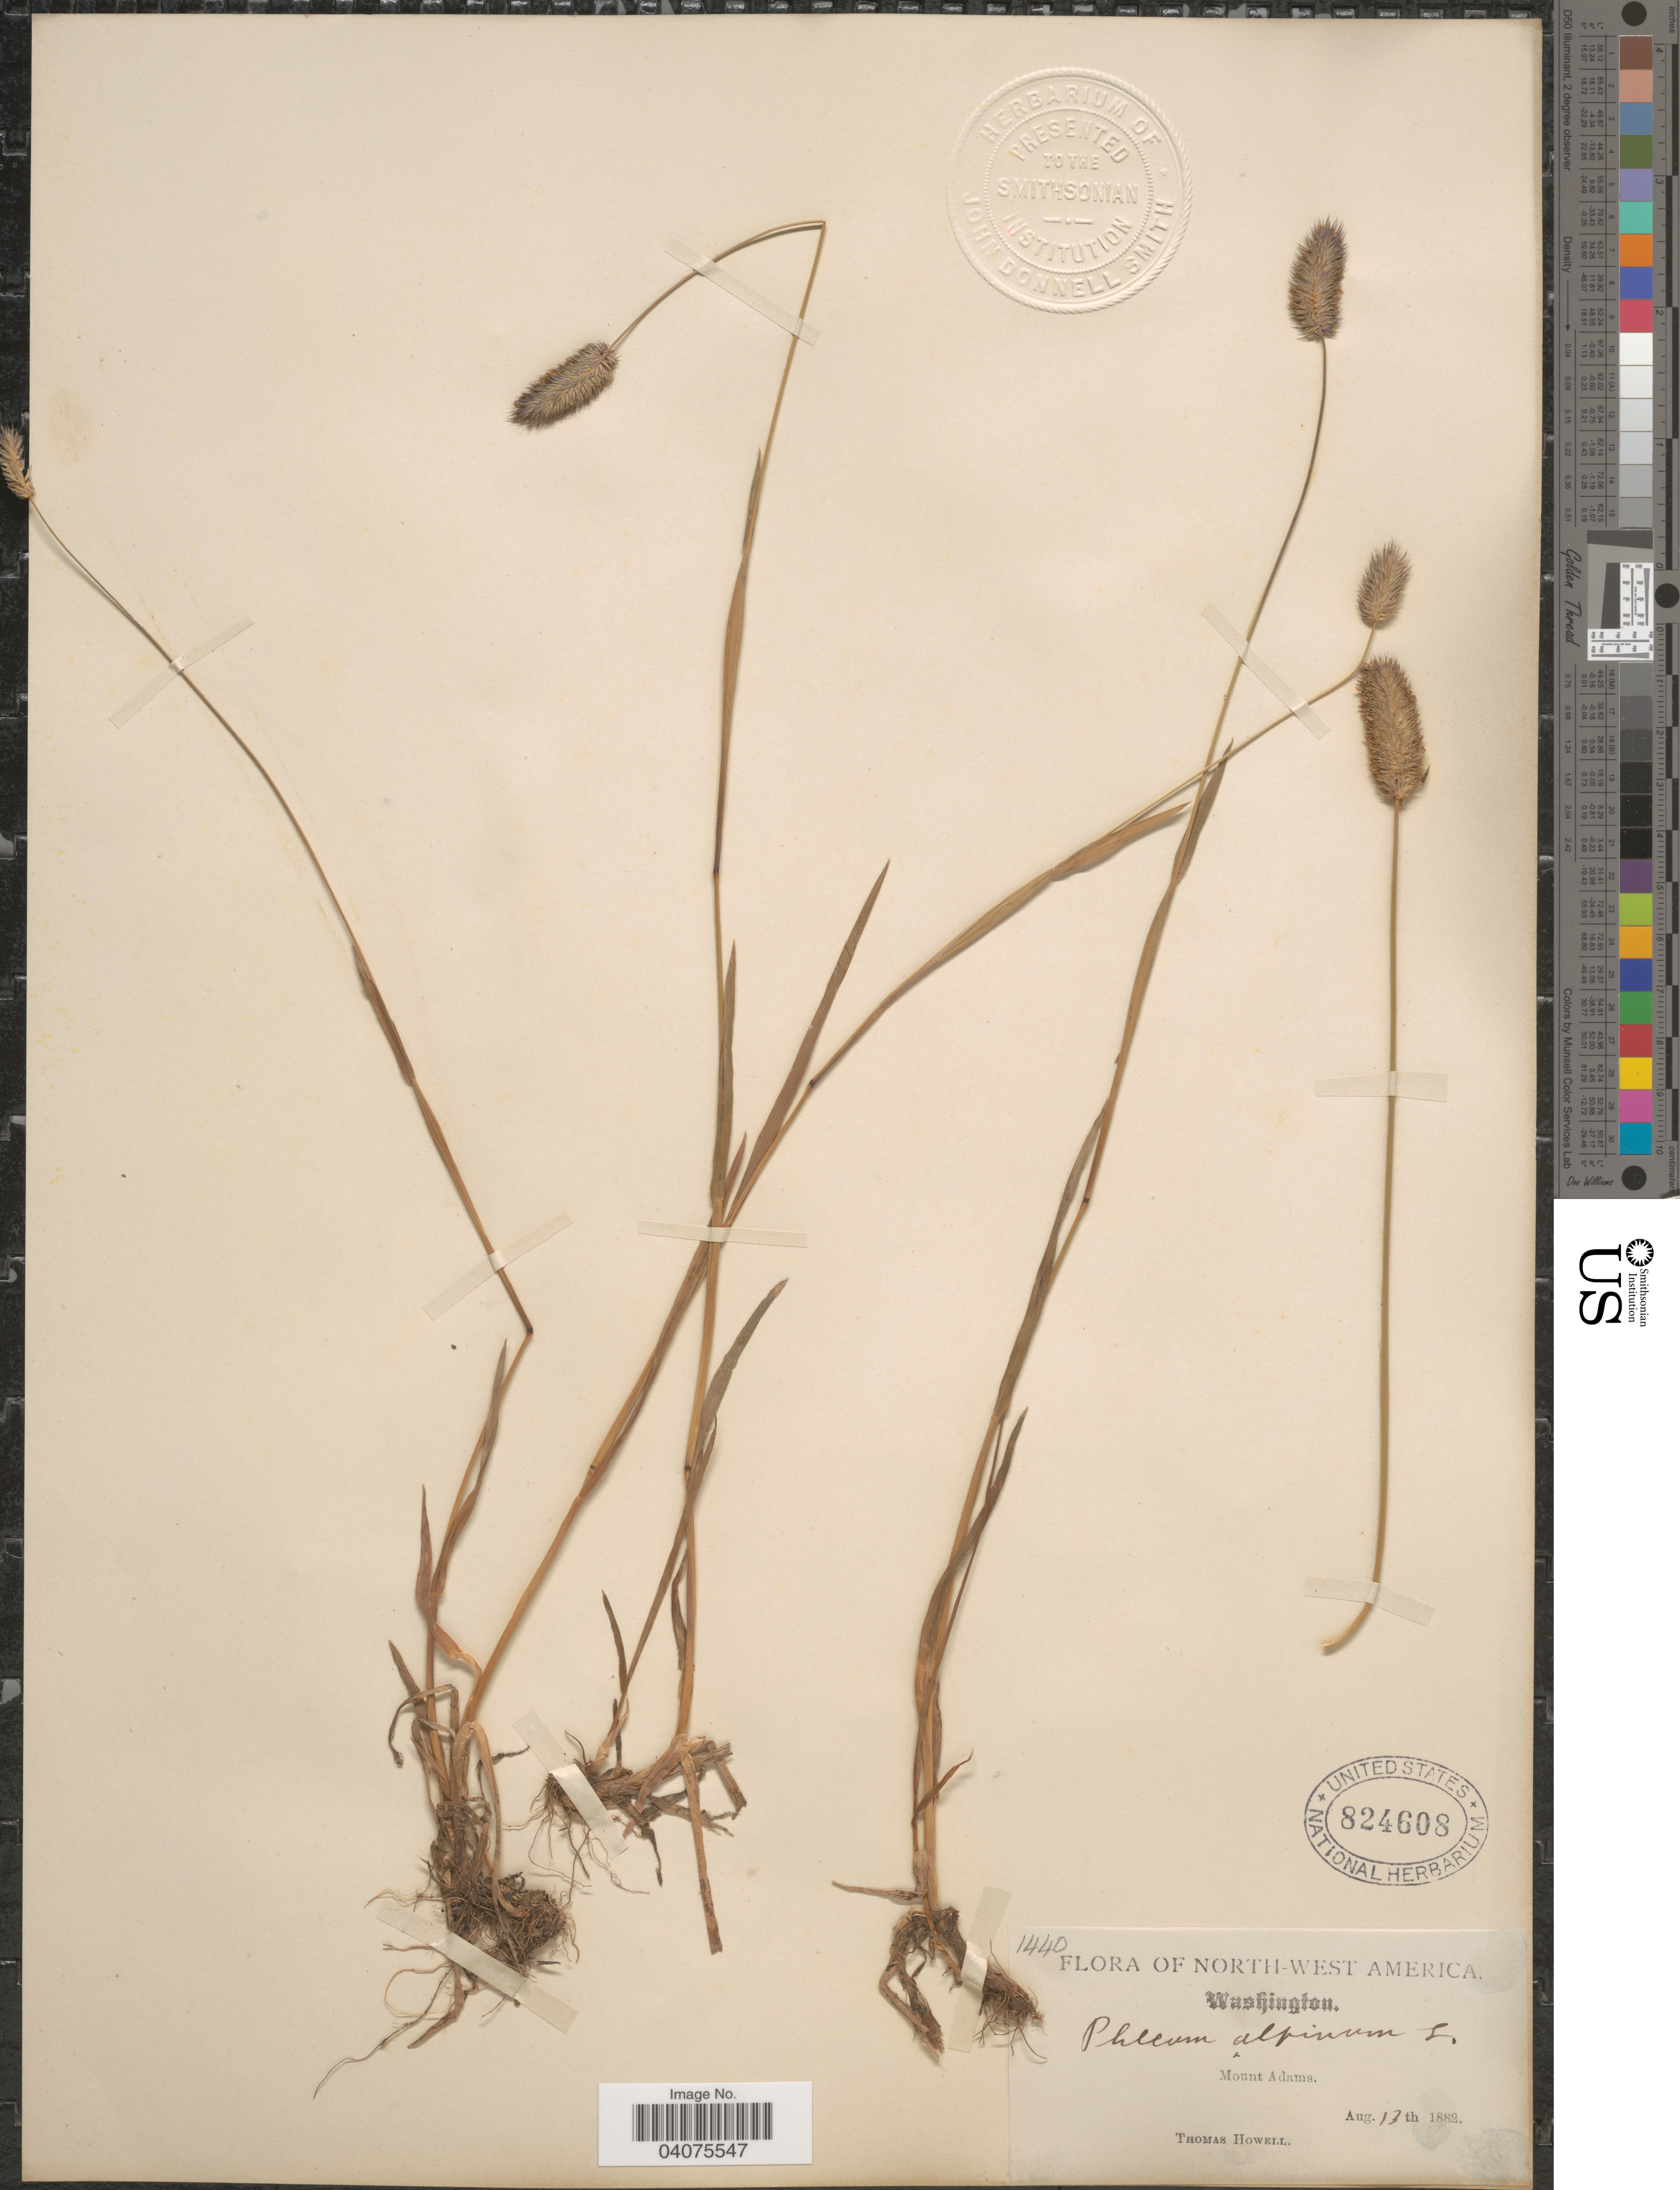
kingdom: Plantae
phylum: Tracheophyta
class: Liliopsida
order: Poales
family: Poaceae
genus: Phleum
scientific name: Phleum alpinum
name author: L.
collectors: T. Howell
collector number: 1440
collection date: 1882-08-13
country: United States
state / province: Washington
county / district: Yakima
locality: North-West America. Mount Adams.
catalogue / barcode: US 824608